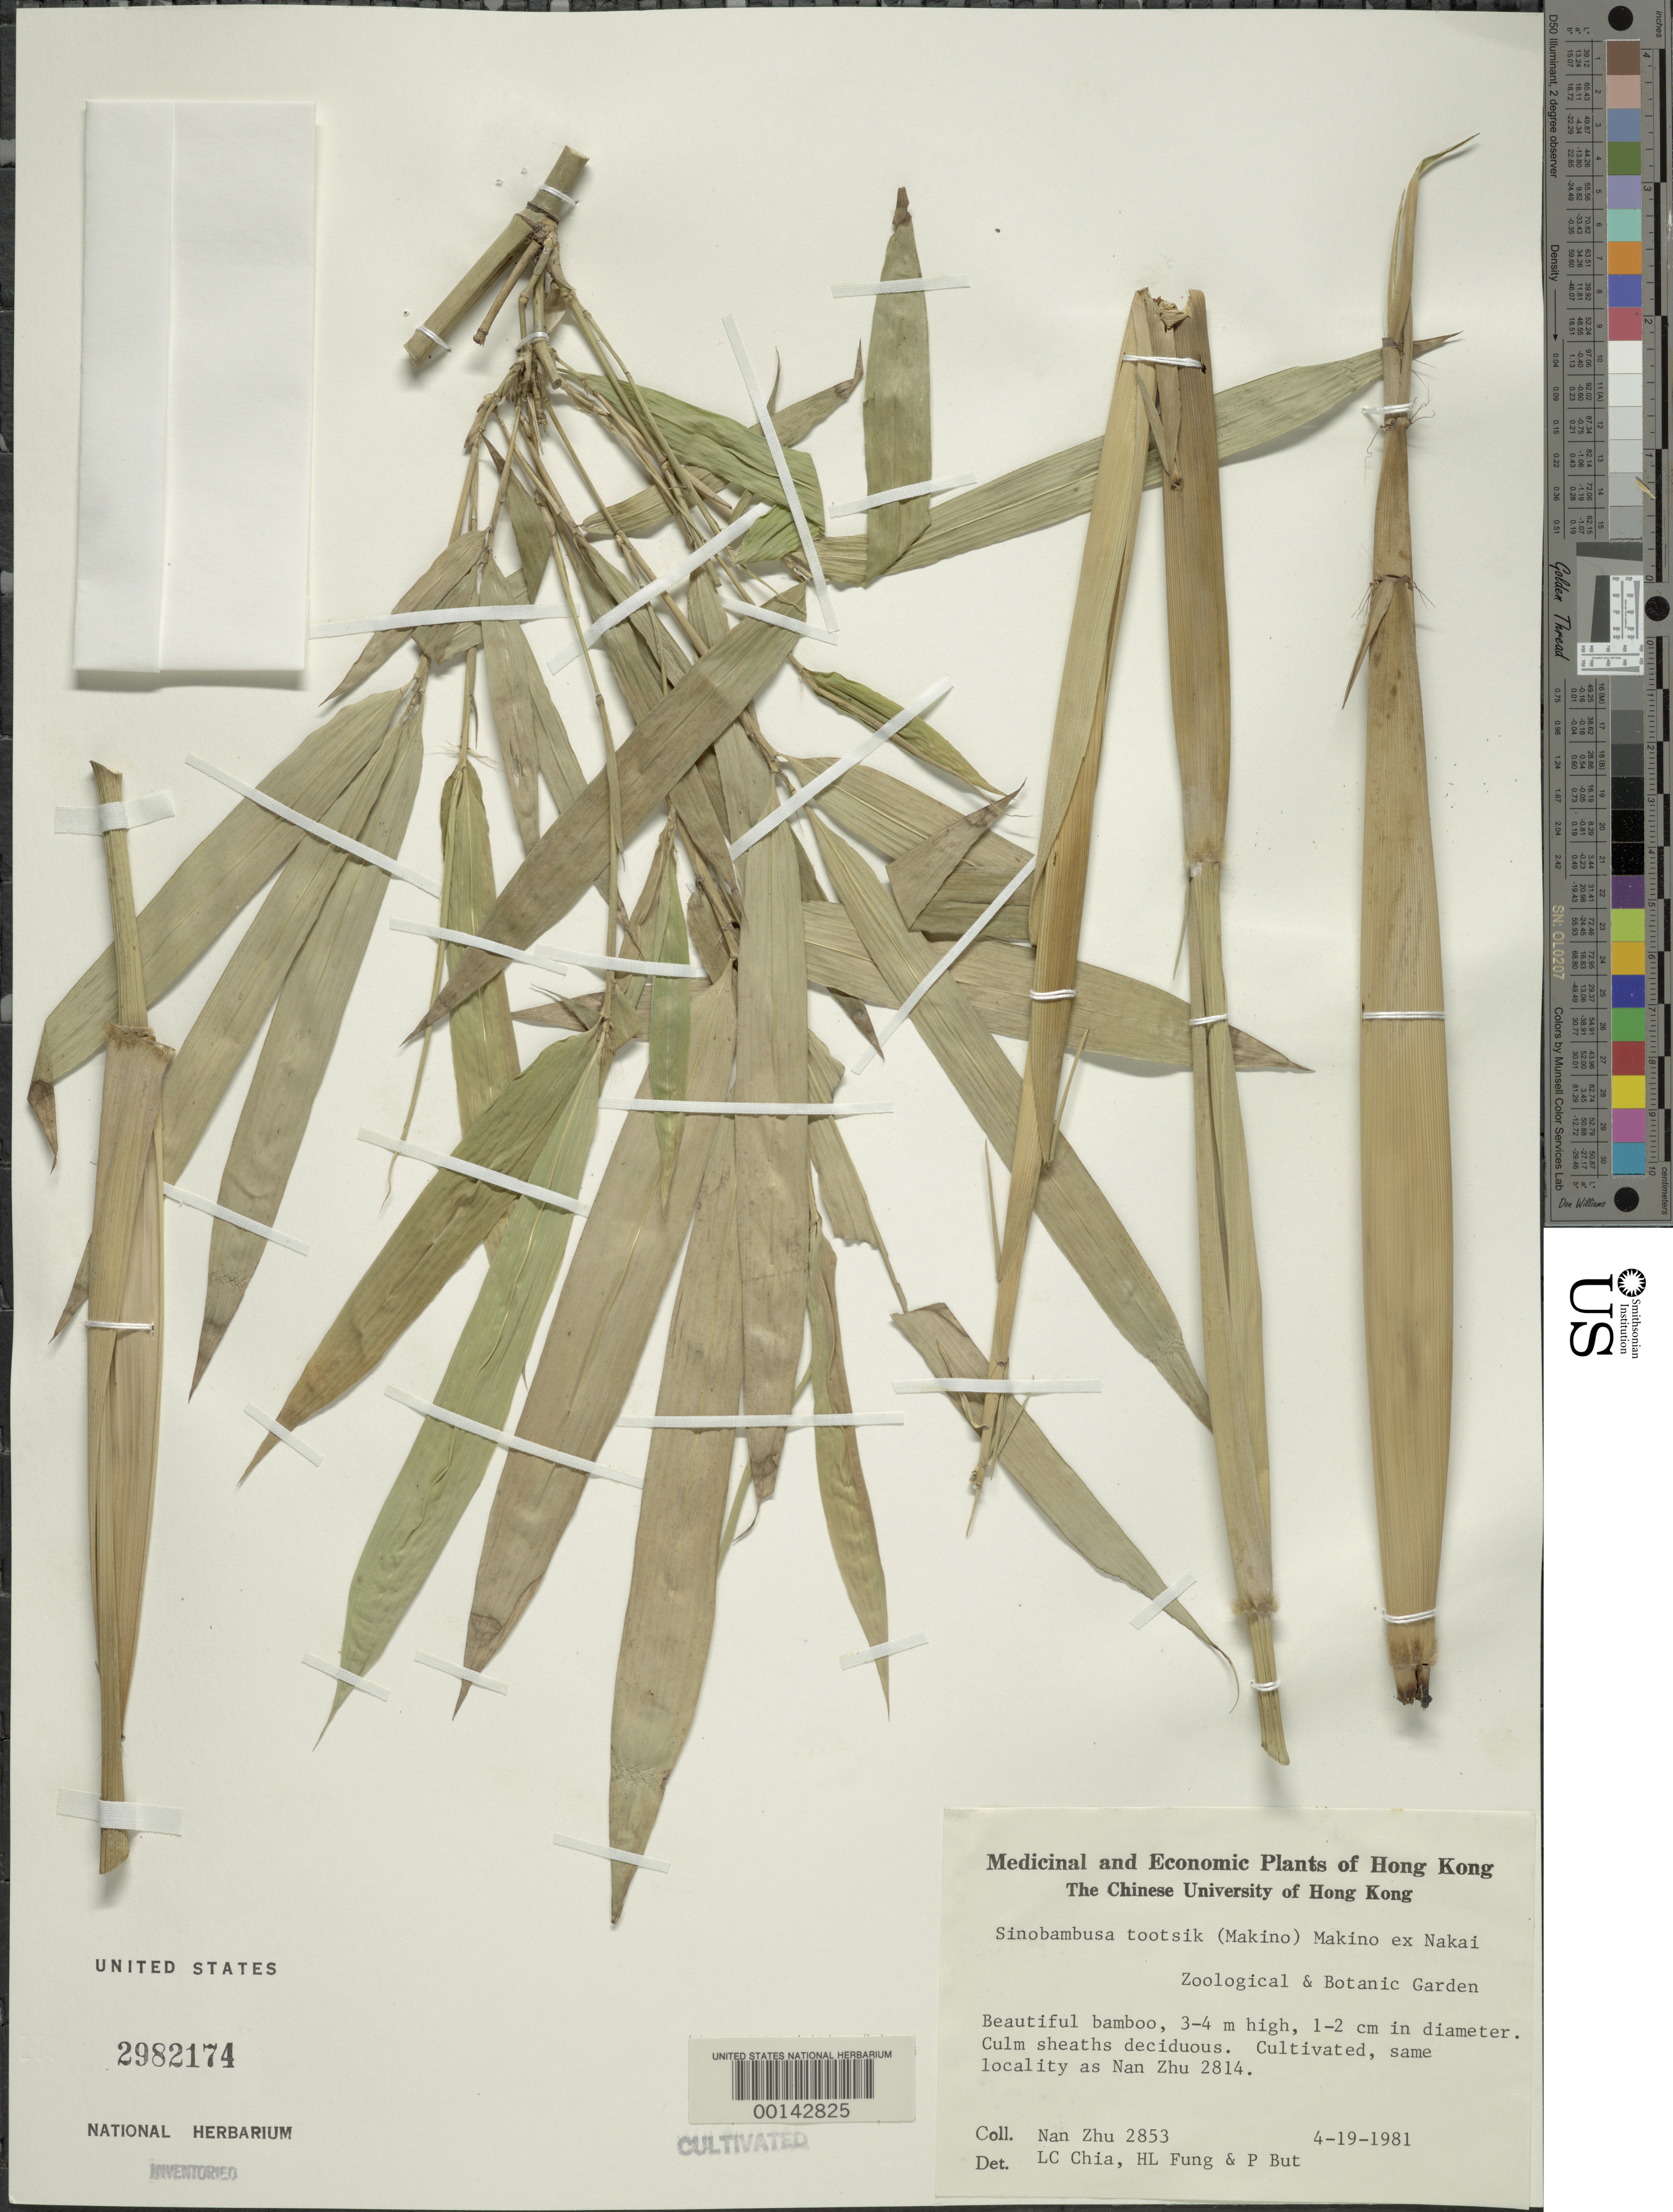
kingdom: Plantae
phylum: Tracheophyta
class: Liliopsida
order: Poales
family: Poaceae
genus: Sinobambusa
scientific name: Sinobambusa beecheyanus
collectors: Z. Nan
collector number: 2853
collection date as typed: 19 Apr 1981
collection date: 1981-04-19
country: China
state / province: Hong Kong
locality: Zoological + botanic garden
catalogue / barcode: US 2982174